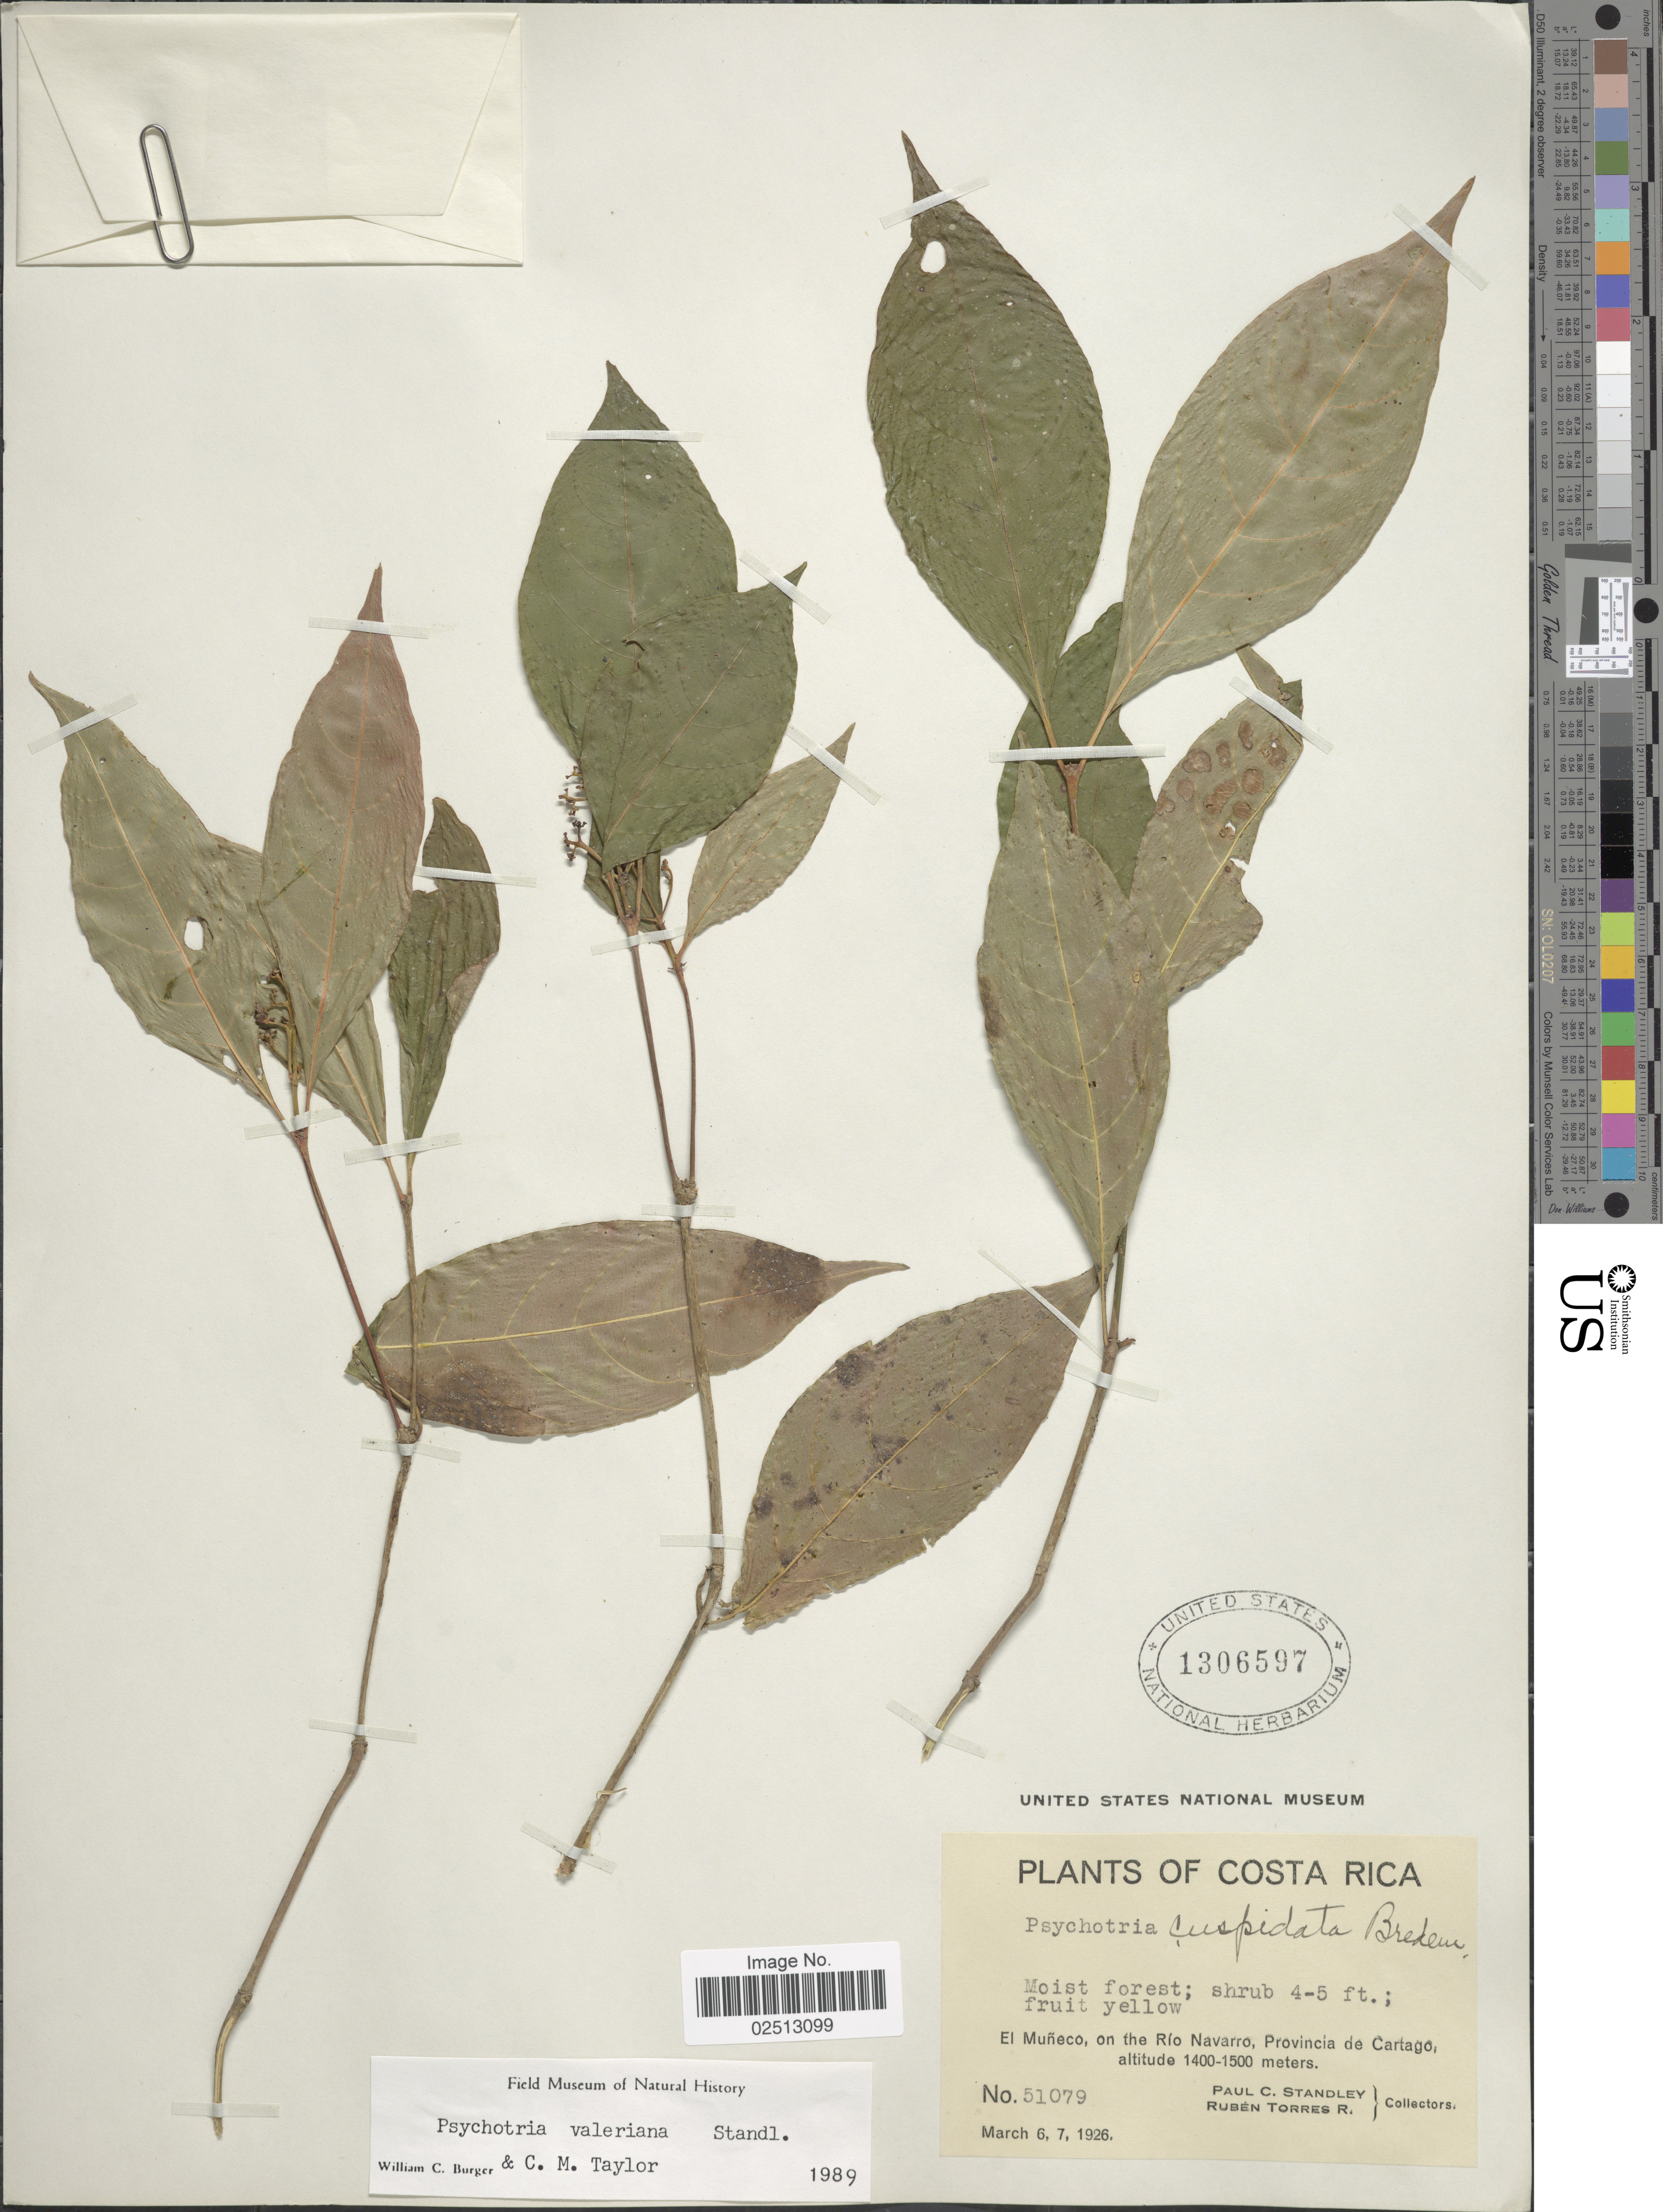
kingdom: Plantae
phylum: Tracheophyta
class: Magnoliopsida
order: Gentianales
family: Rubiaceae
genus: Psychotria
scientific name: Psychotria valeriana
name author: Standl.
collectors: P. C. Standley & R. Torres Rojas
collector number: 51079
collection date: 1926-03-06/1926-03-07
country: Costa Rica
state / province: Cartago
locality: El Muneco, on the Rio Navarro, Provincia de Cartago.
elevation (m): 1400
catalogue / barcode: US 1306597